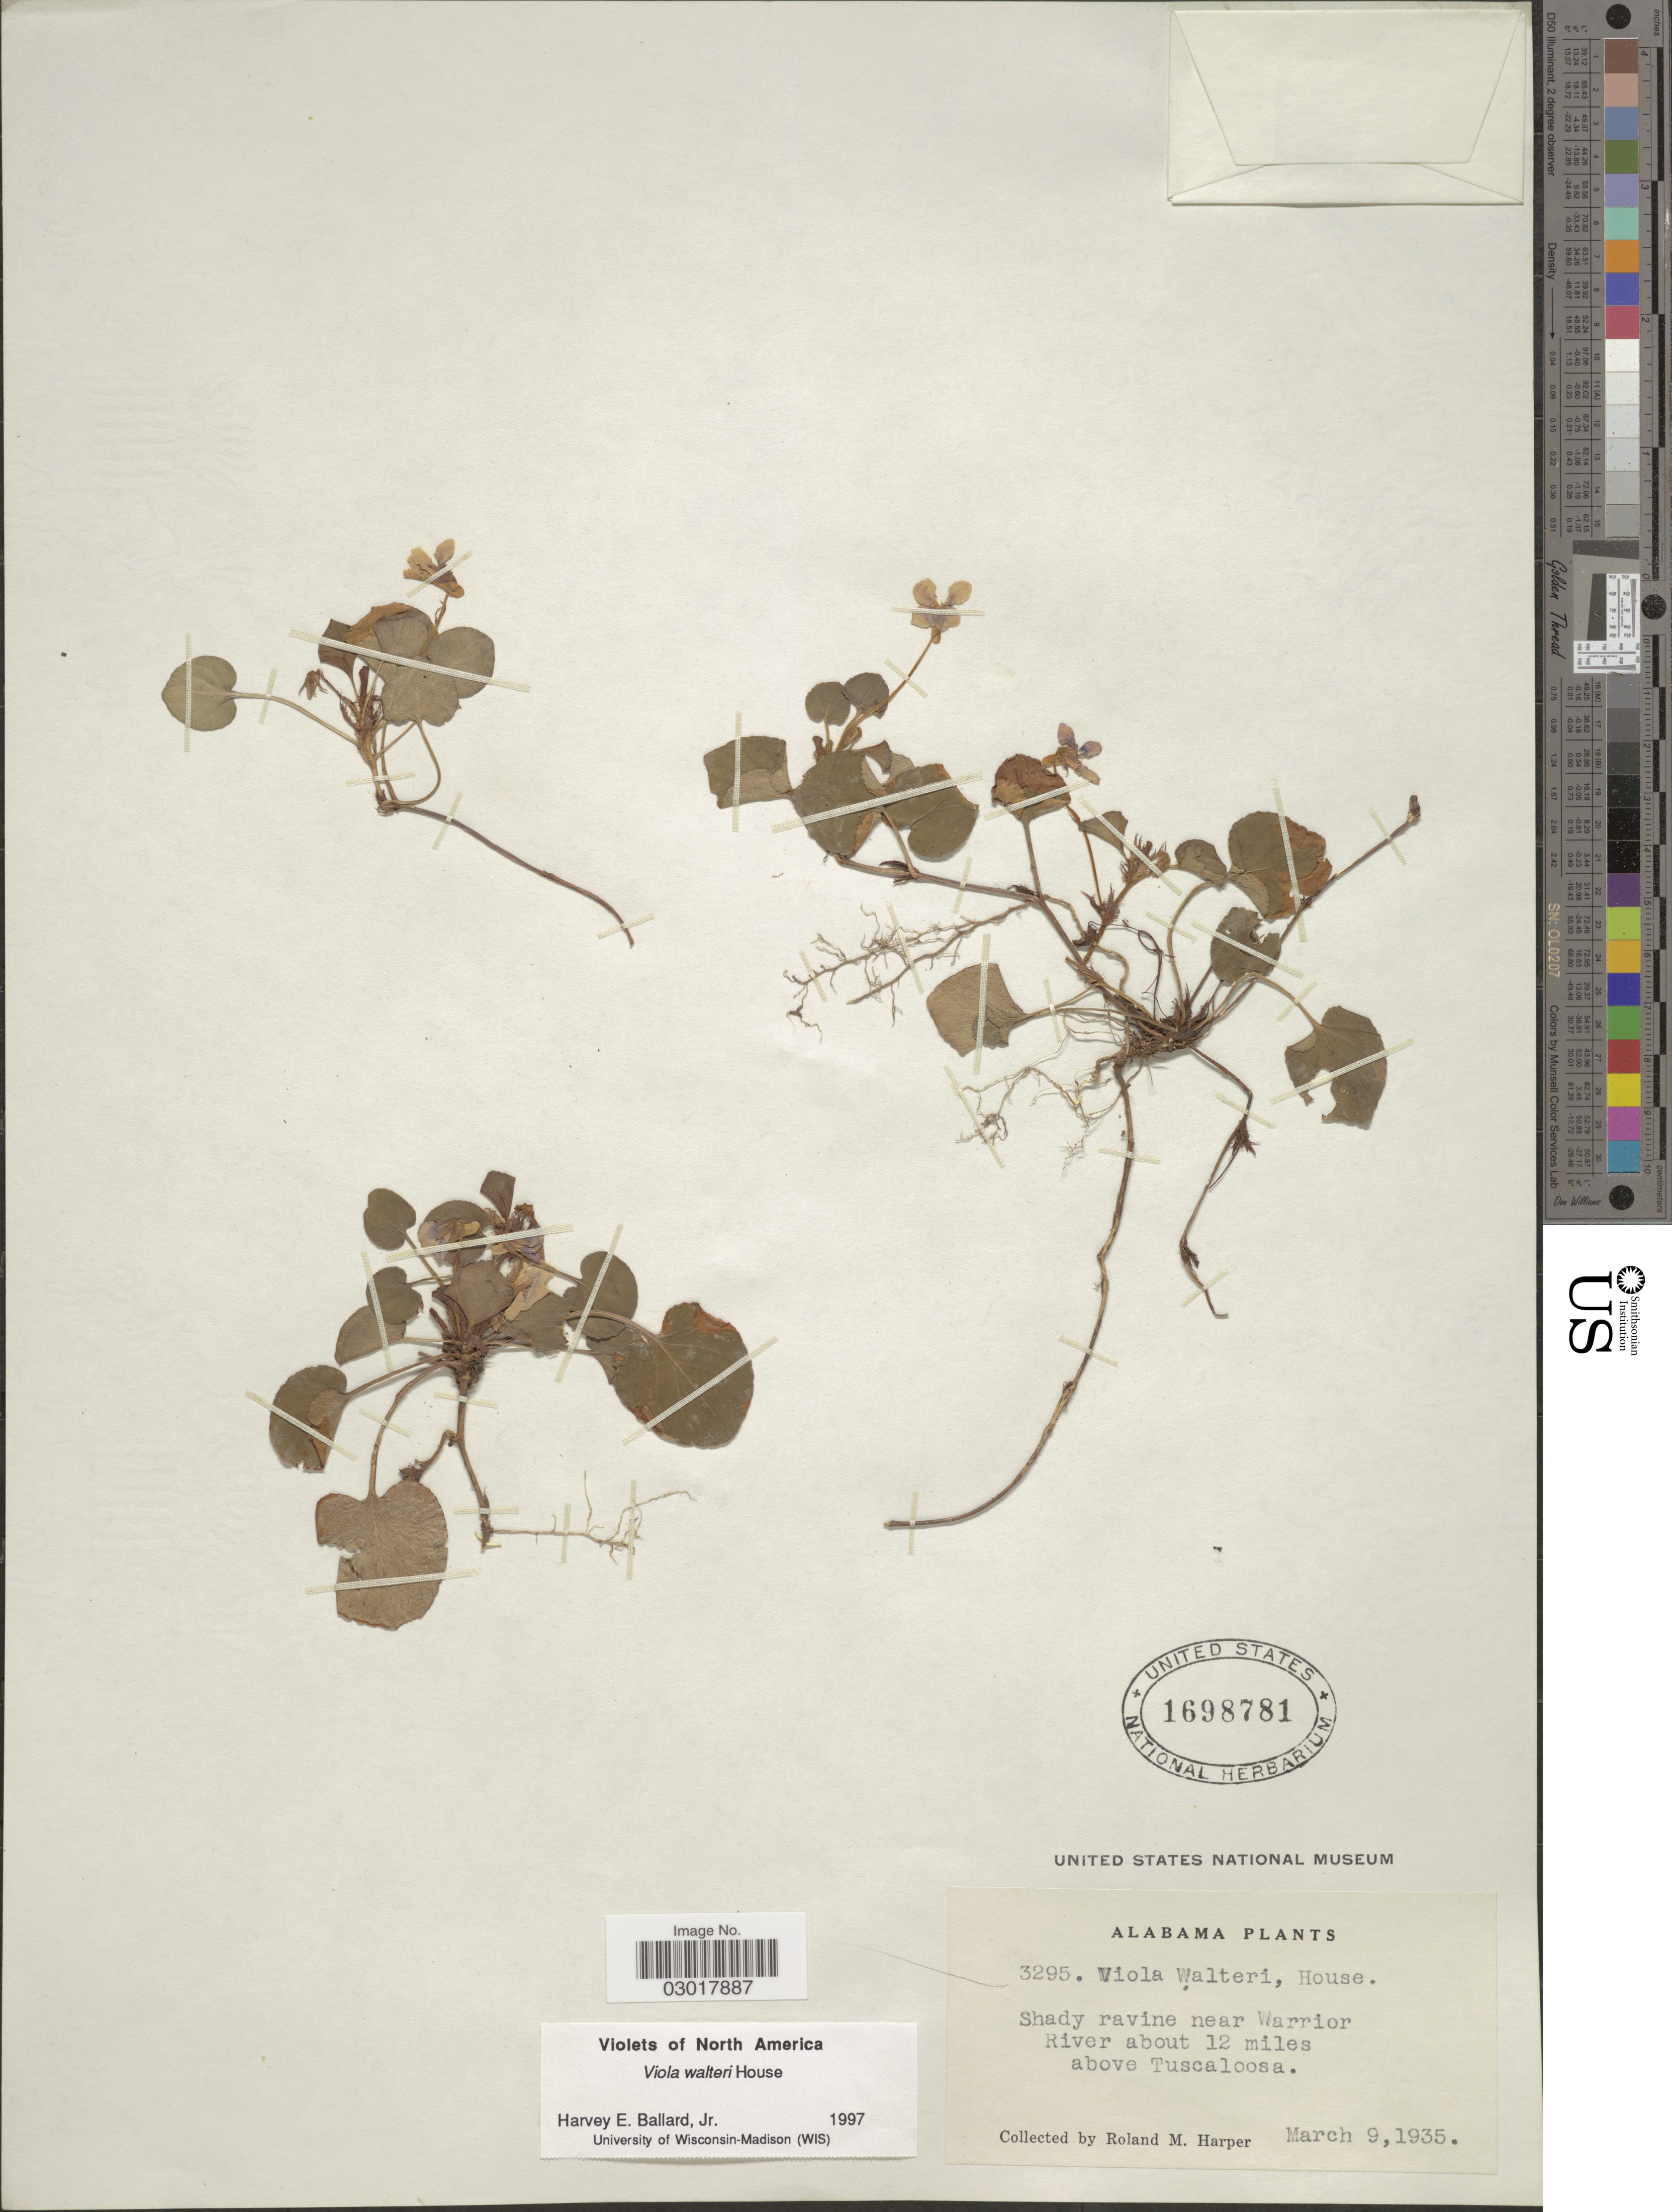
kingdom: Plantae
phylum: Tracheophyta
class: Magnoliopsida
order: Malpighiales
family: Violaceae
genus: Viola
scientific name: Viola walteri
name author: House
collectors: R. M. Harper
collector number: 3294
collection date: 1935-03-09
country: United States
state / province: Alabama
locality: Near Warrior River about 12 miles above Tuscaloosa.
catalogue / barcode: US 1698781